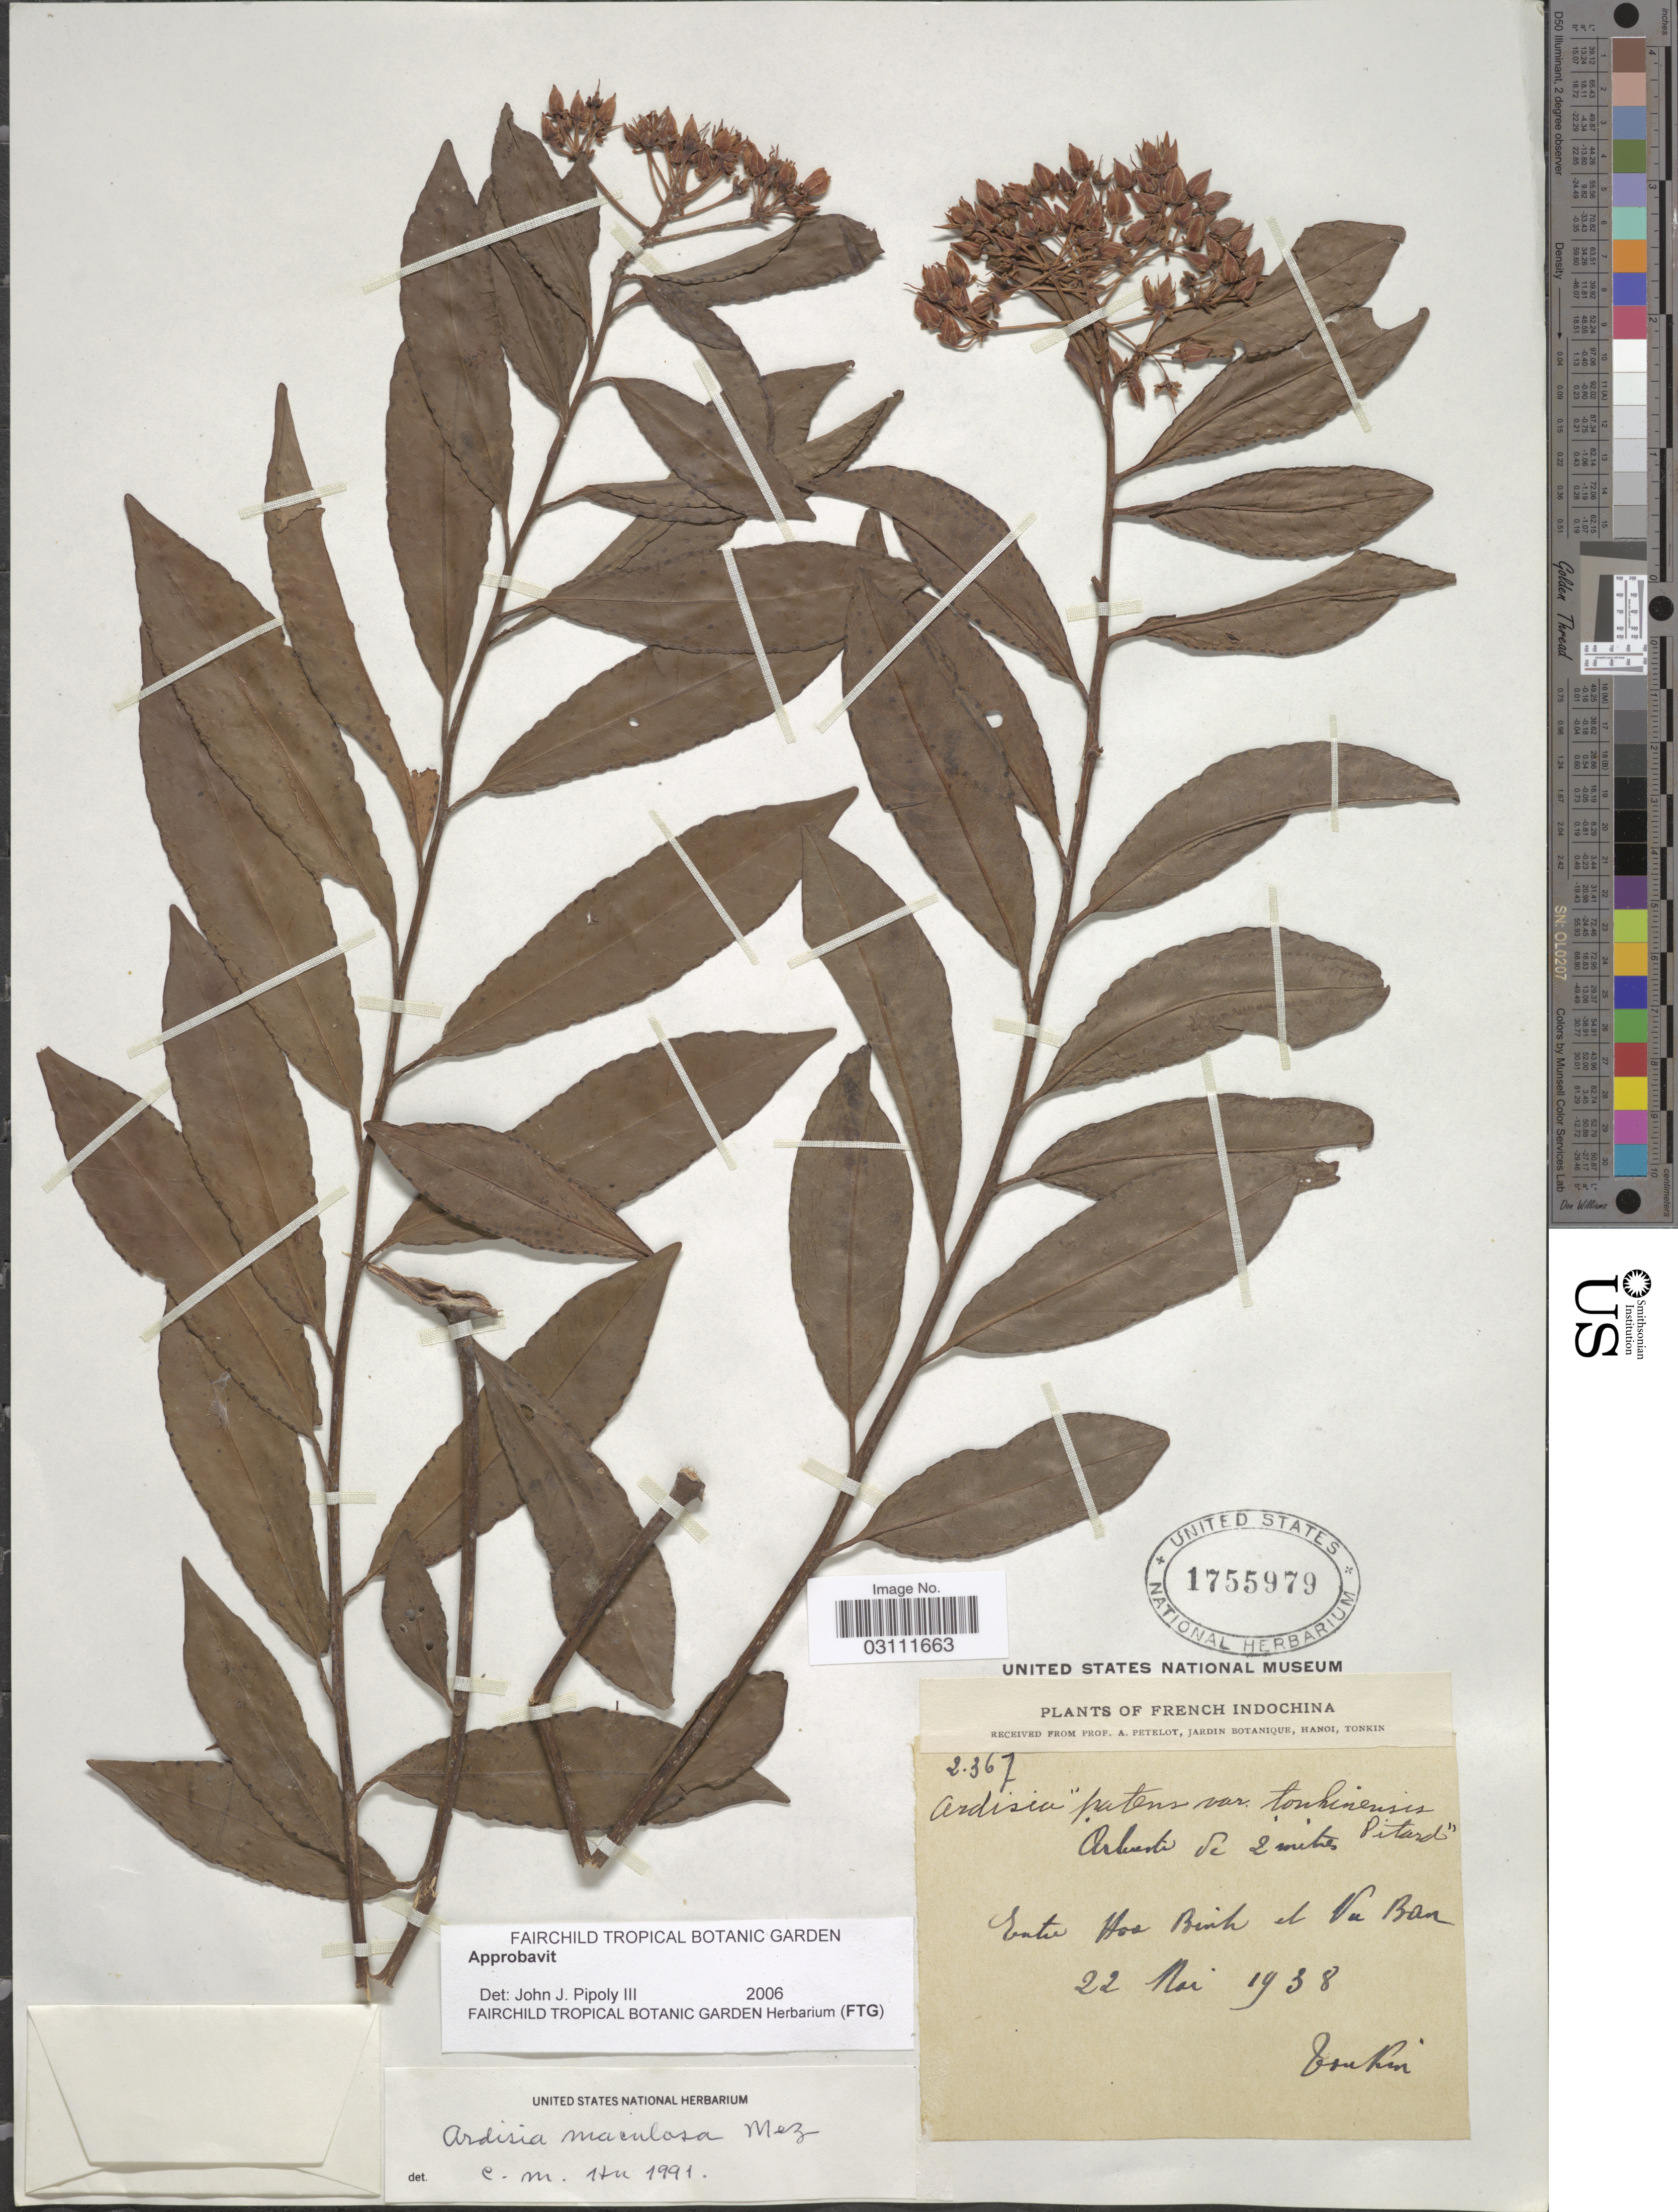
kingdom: Plantae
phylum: Tracheophyta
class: Magnoliopsida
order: Ericales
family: Primulaceae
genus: Ardisia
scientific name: Ardisia maculosa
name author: Mez in Engl.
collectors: A. Petelot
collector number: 2367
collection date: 1938-05-22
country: Vietnam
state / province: Hoa Binh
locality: Entre Hoa Binh et Vu Ban. Tonkin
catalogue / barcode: US 1755979